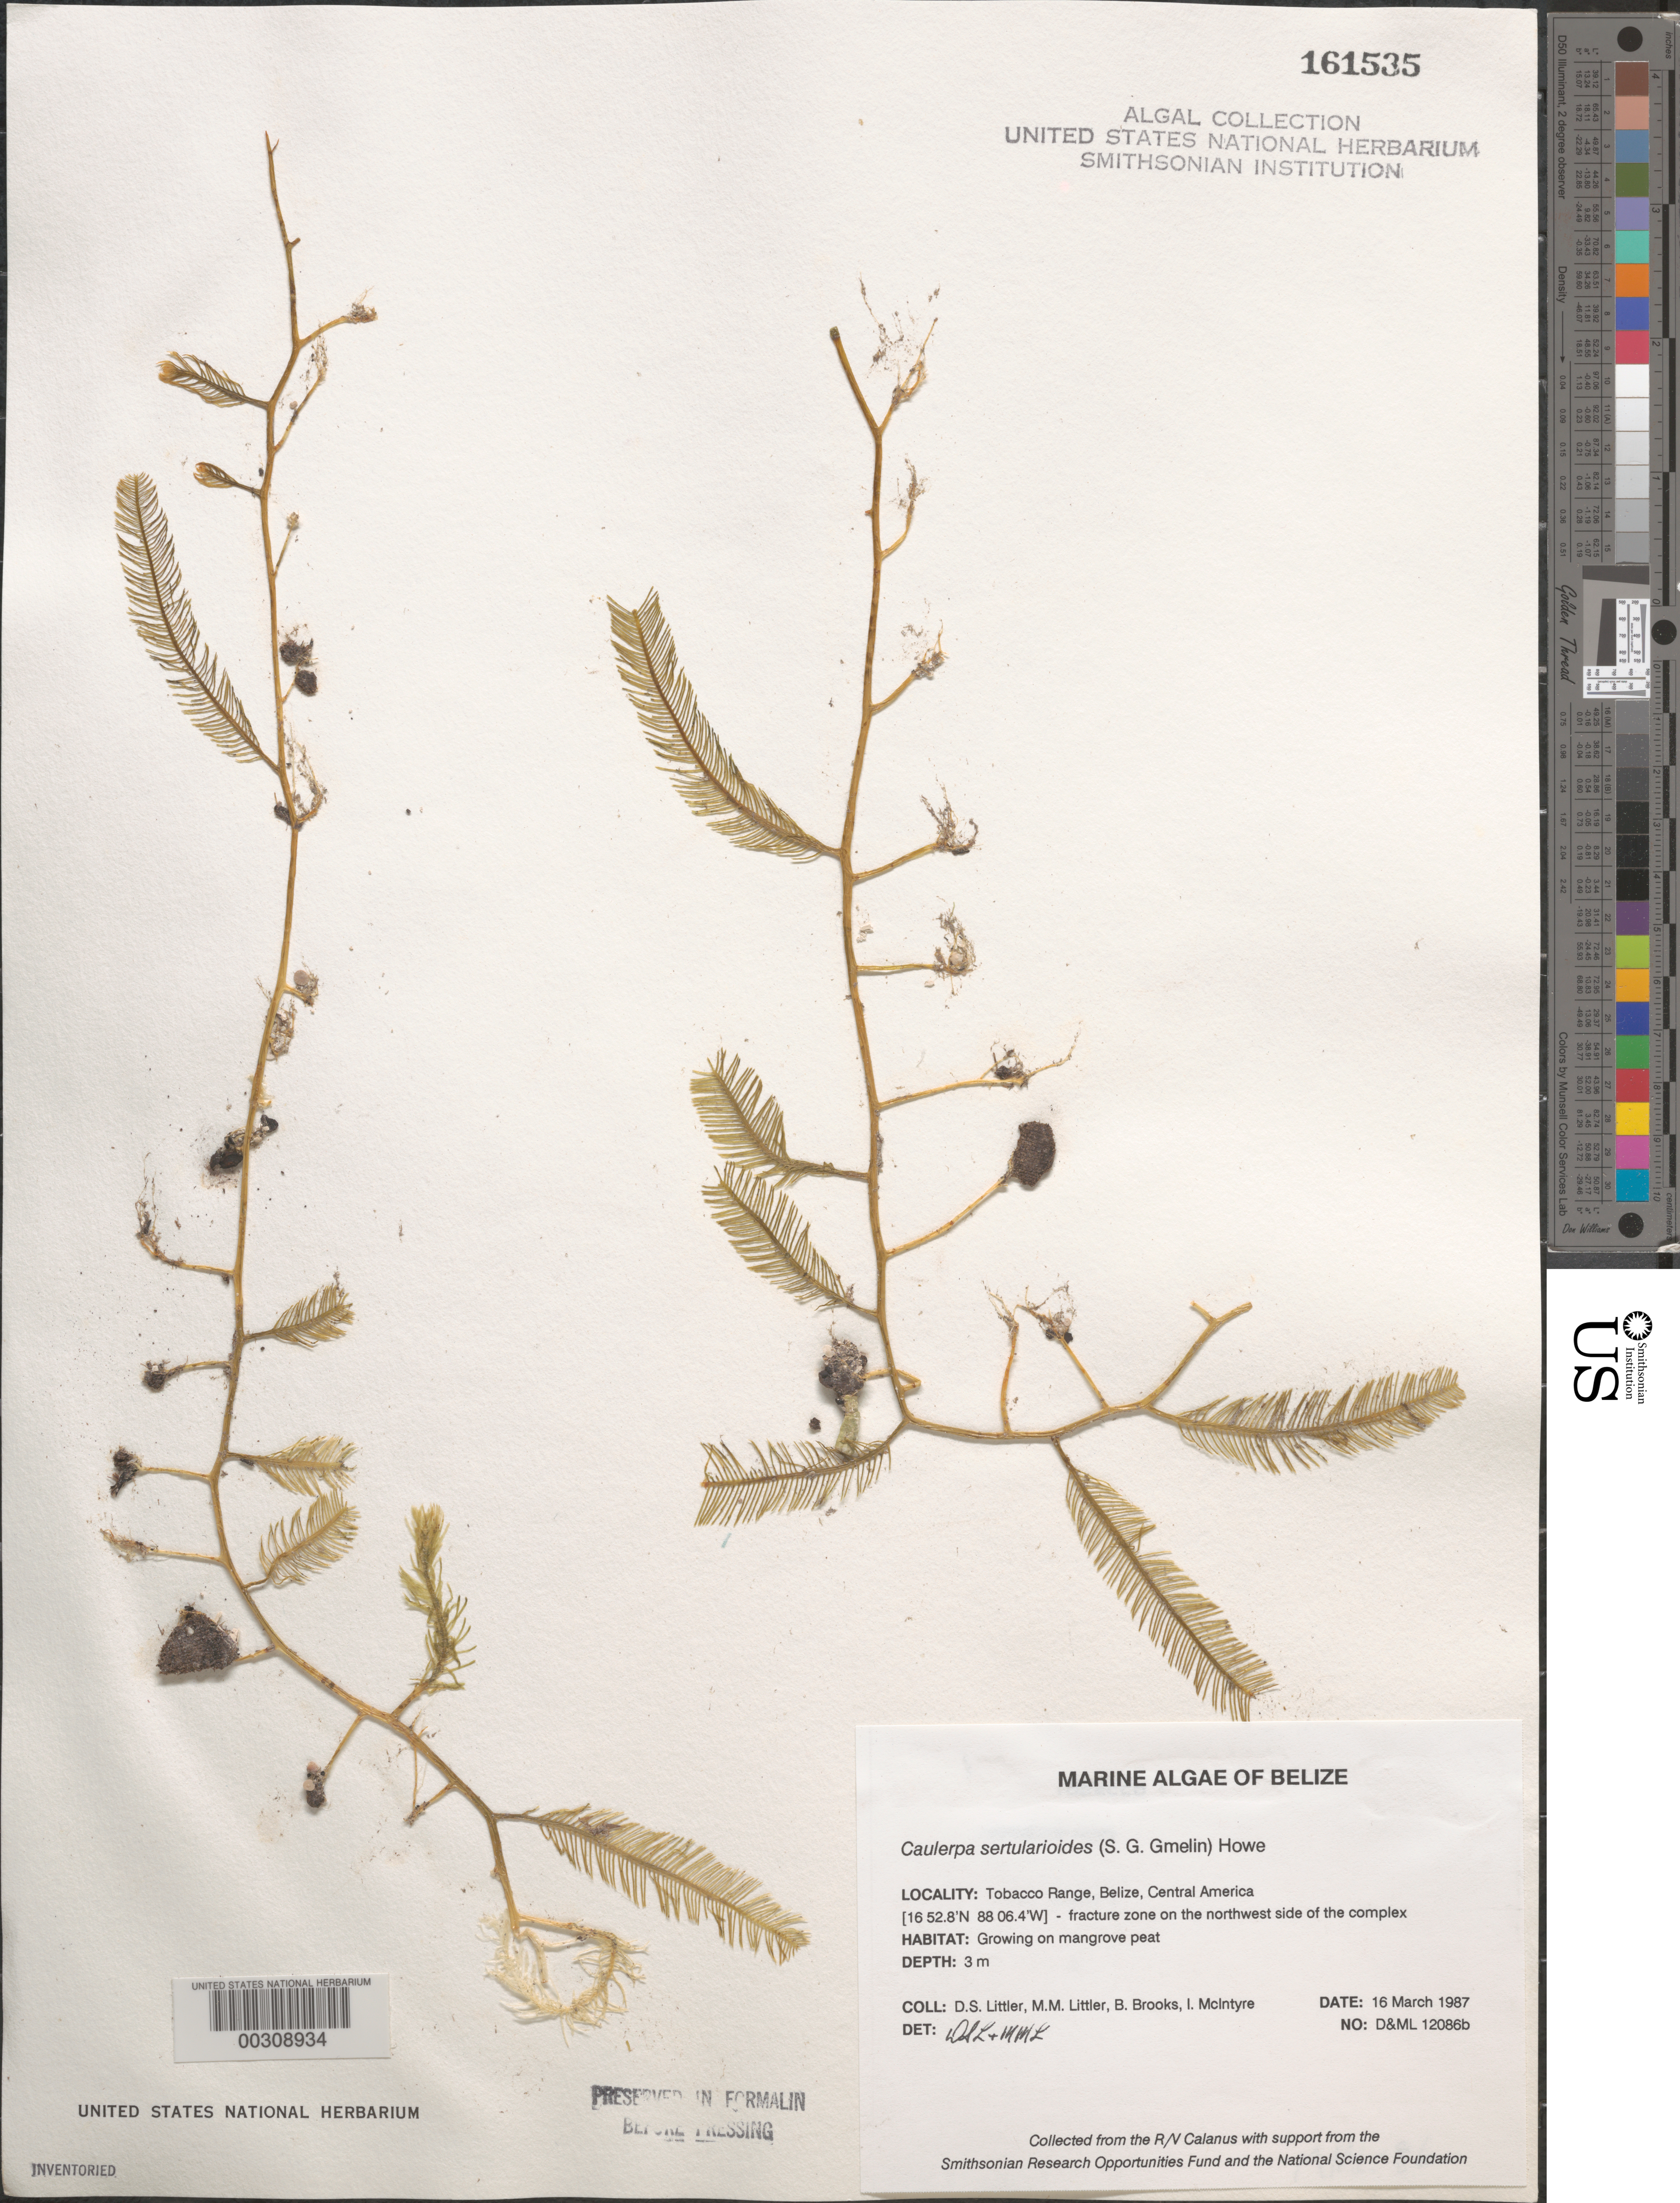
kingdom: Plantae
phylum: Chlorophyta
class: Ulvophyceae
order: Bryopsidales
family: Caulerpaceae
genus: Caulerpa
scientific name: Caulerpa sertularioides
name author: (S.G. Gmel.) M. Howe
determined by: Littler, D. S.; Littler, M. M.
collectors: D. S. Littler, M. M. Littler, B. Brooks & I. McIntyre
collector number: D&ML 12086b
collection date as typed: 16 Mar 1987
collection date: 1987-03-16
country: Belize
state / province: Stann Creek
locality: Tobacco Range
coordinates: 16 52.8' N, 88 06.4' W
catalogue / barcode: US 161535